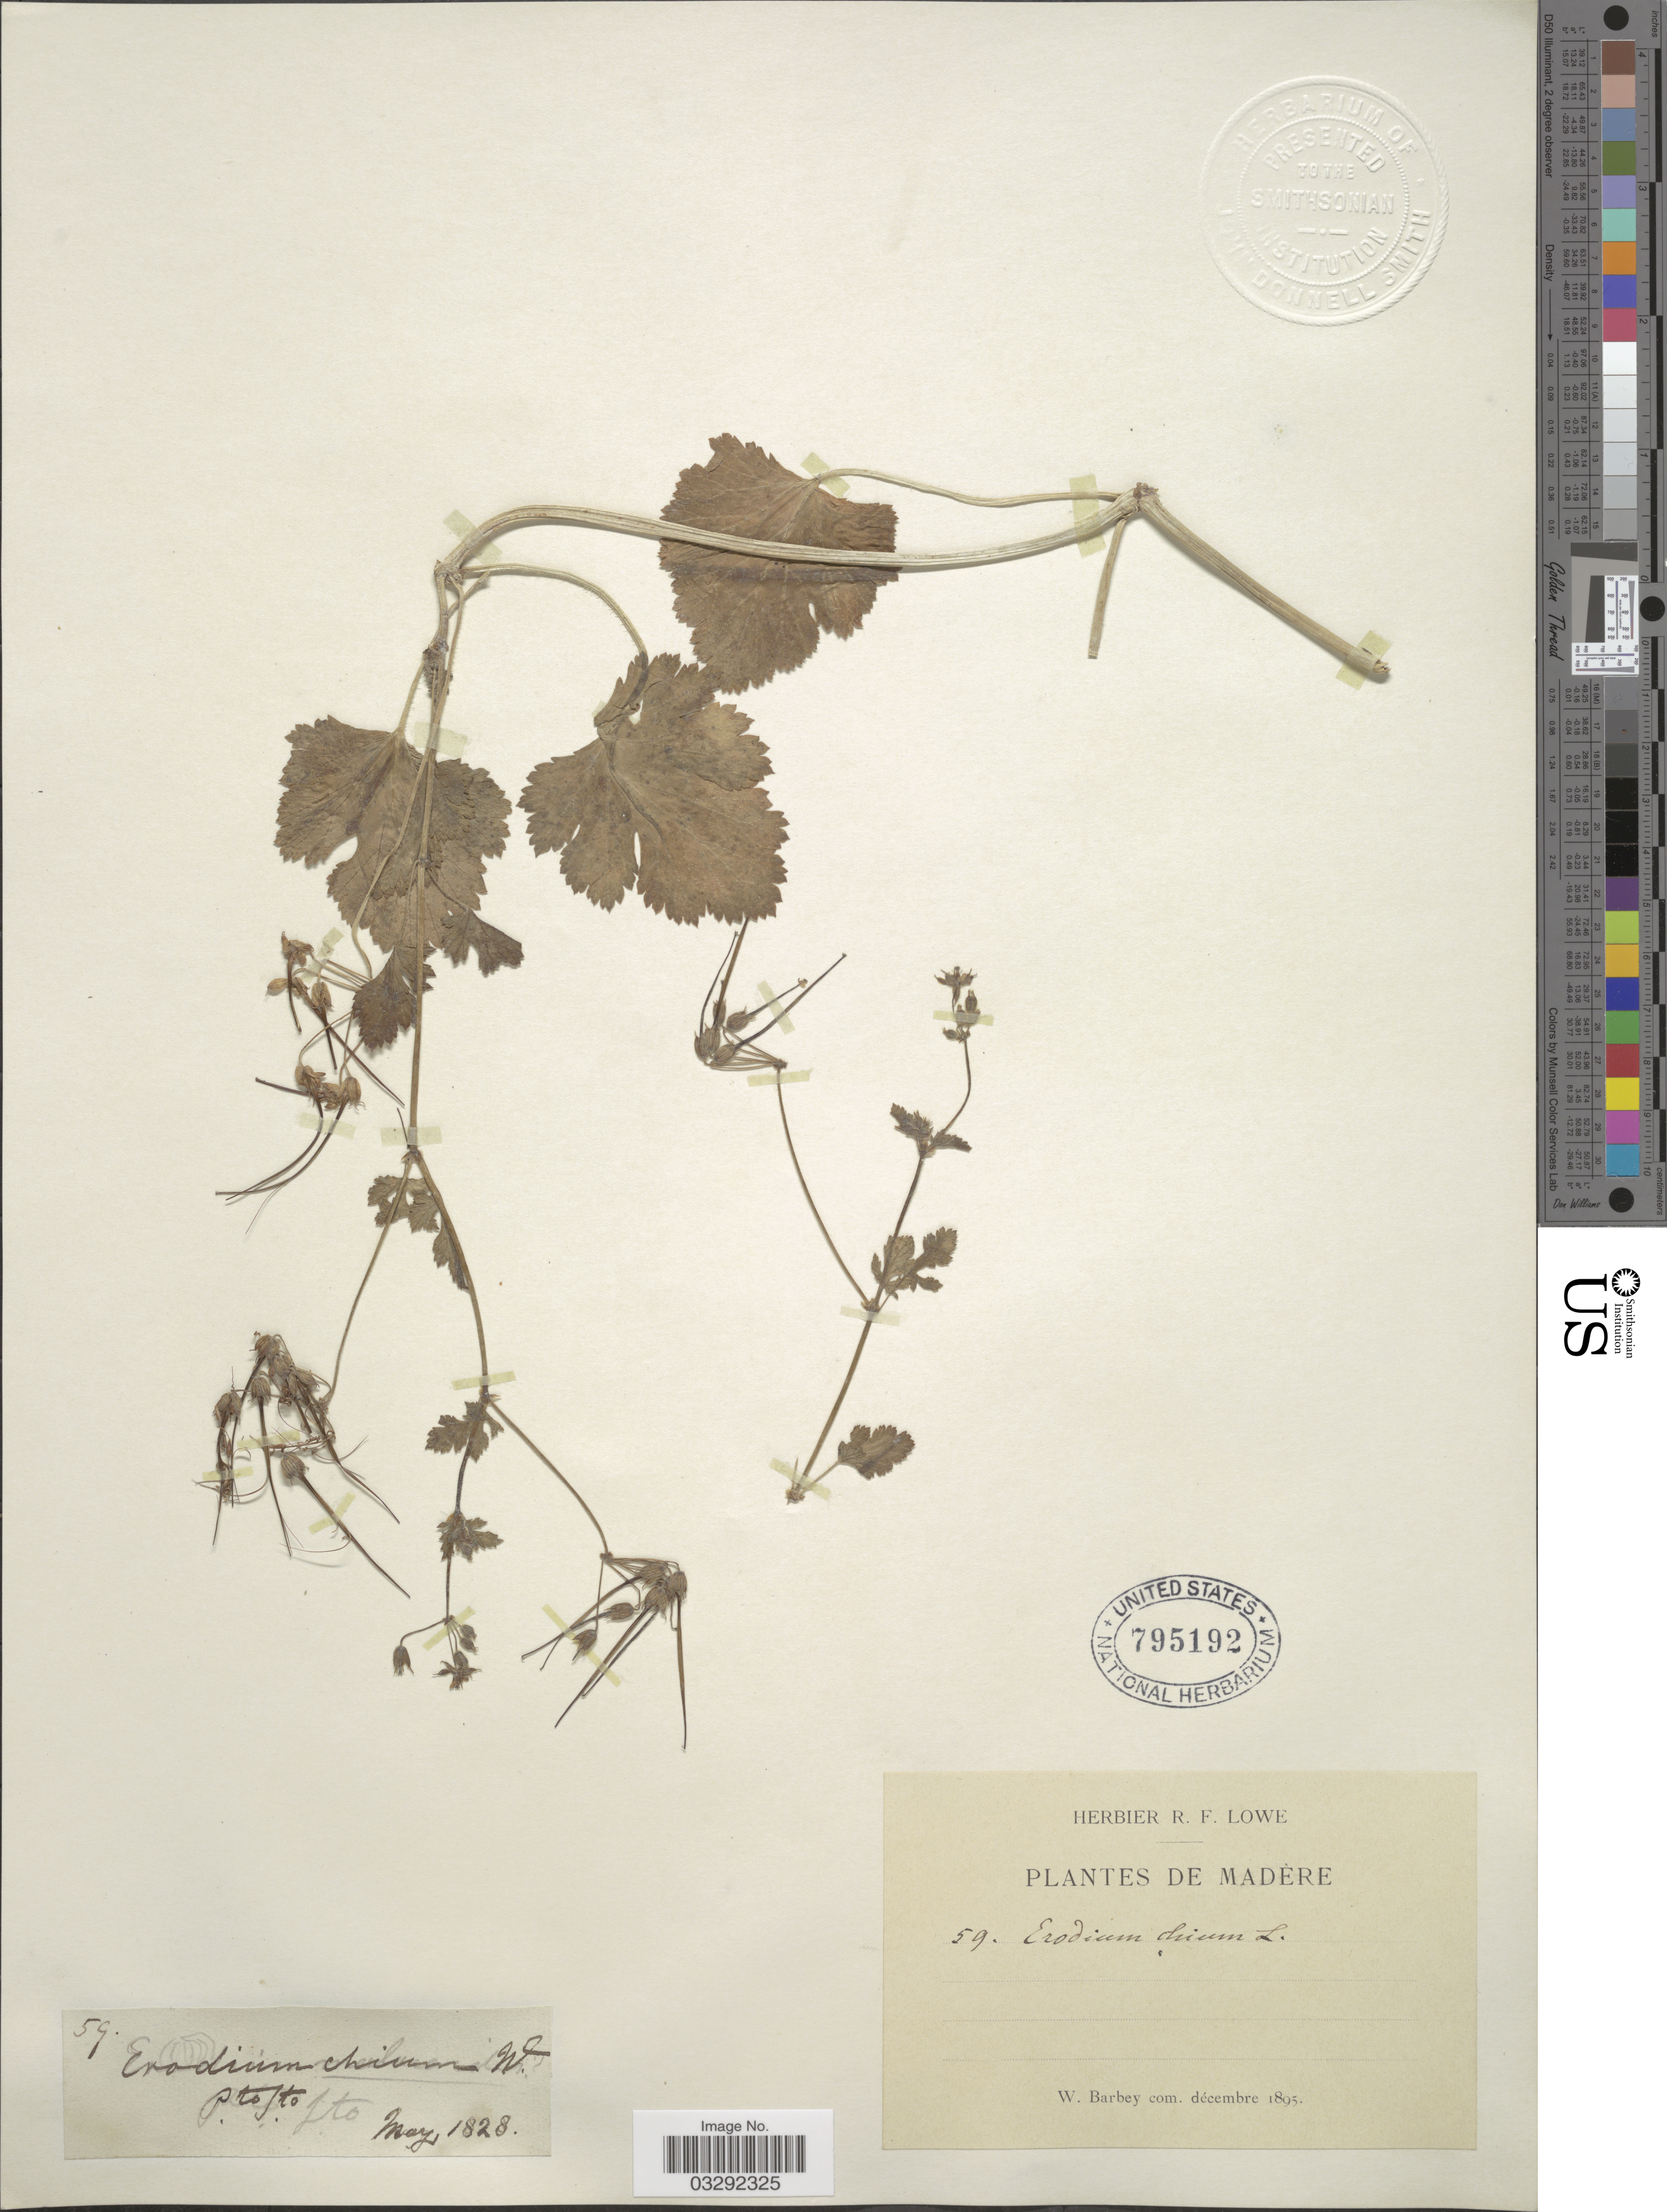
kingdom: Plantae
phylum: Tracheophyta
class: Magnoliopsida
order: Geraniales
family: Geraniaceae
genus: Erodium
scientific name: Erodium chium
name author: (Burm. f.) Willd.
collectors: ex herb. R. F. Lowe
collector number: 59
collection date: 1828-05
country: Portugal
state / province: Madeira (Aut. Reg.)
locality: Madère.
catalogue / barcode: US 795192